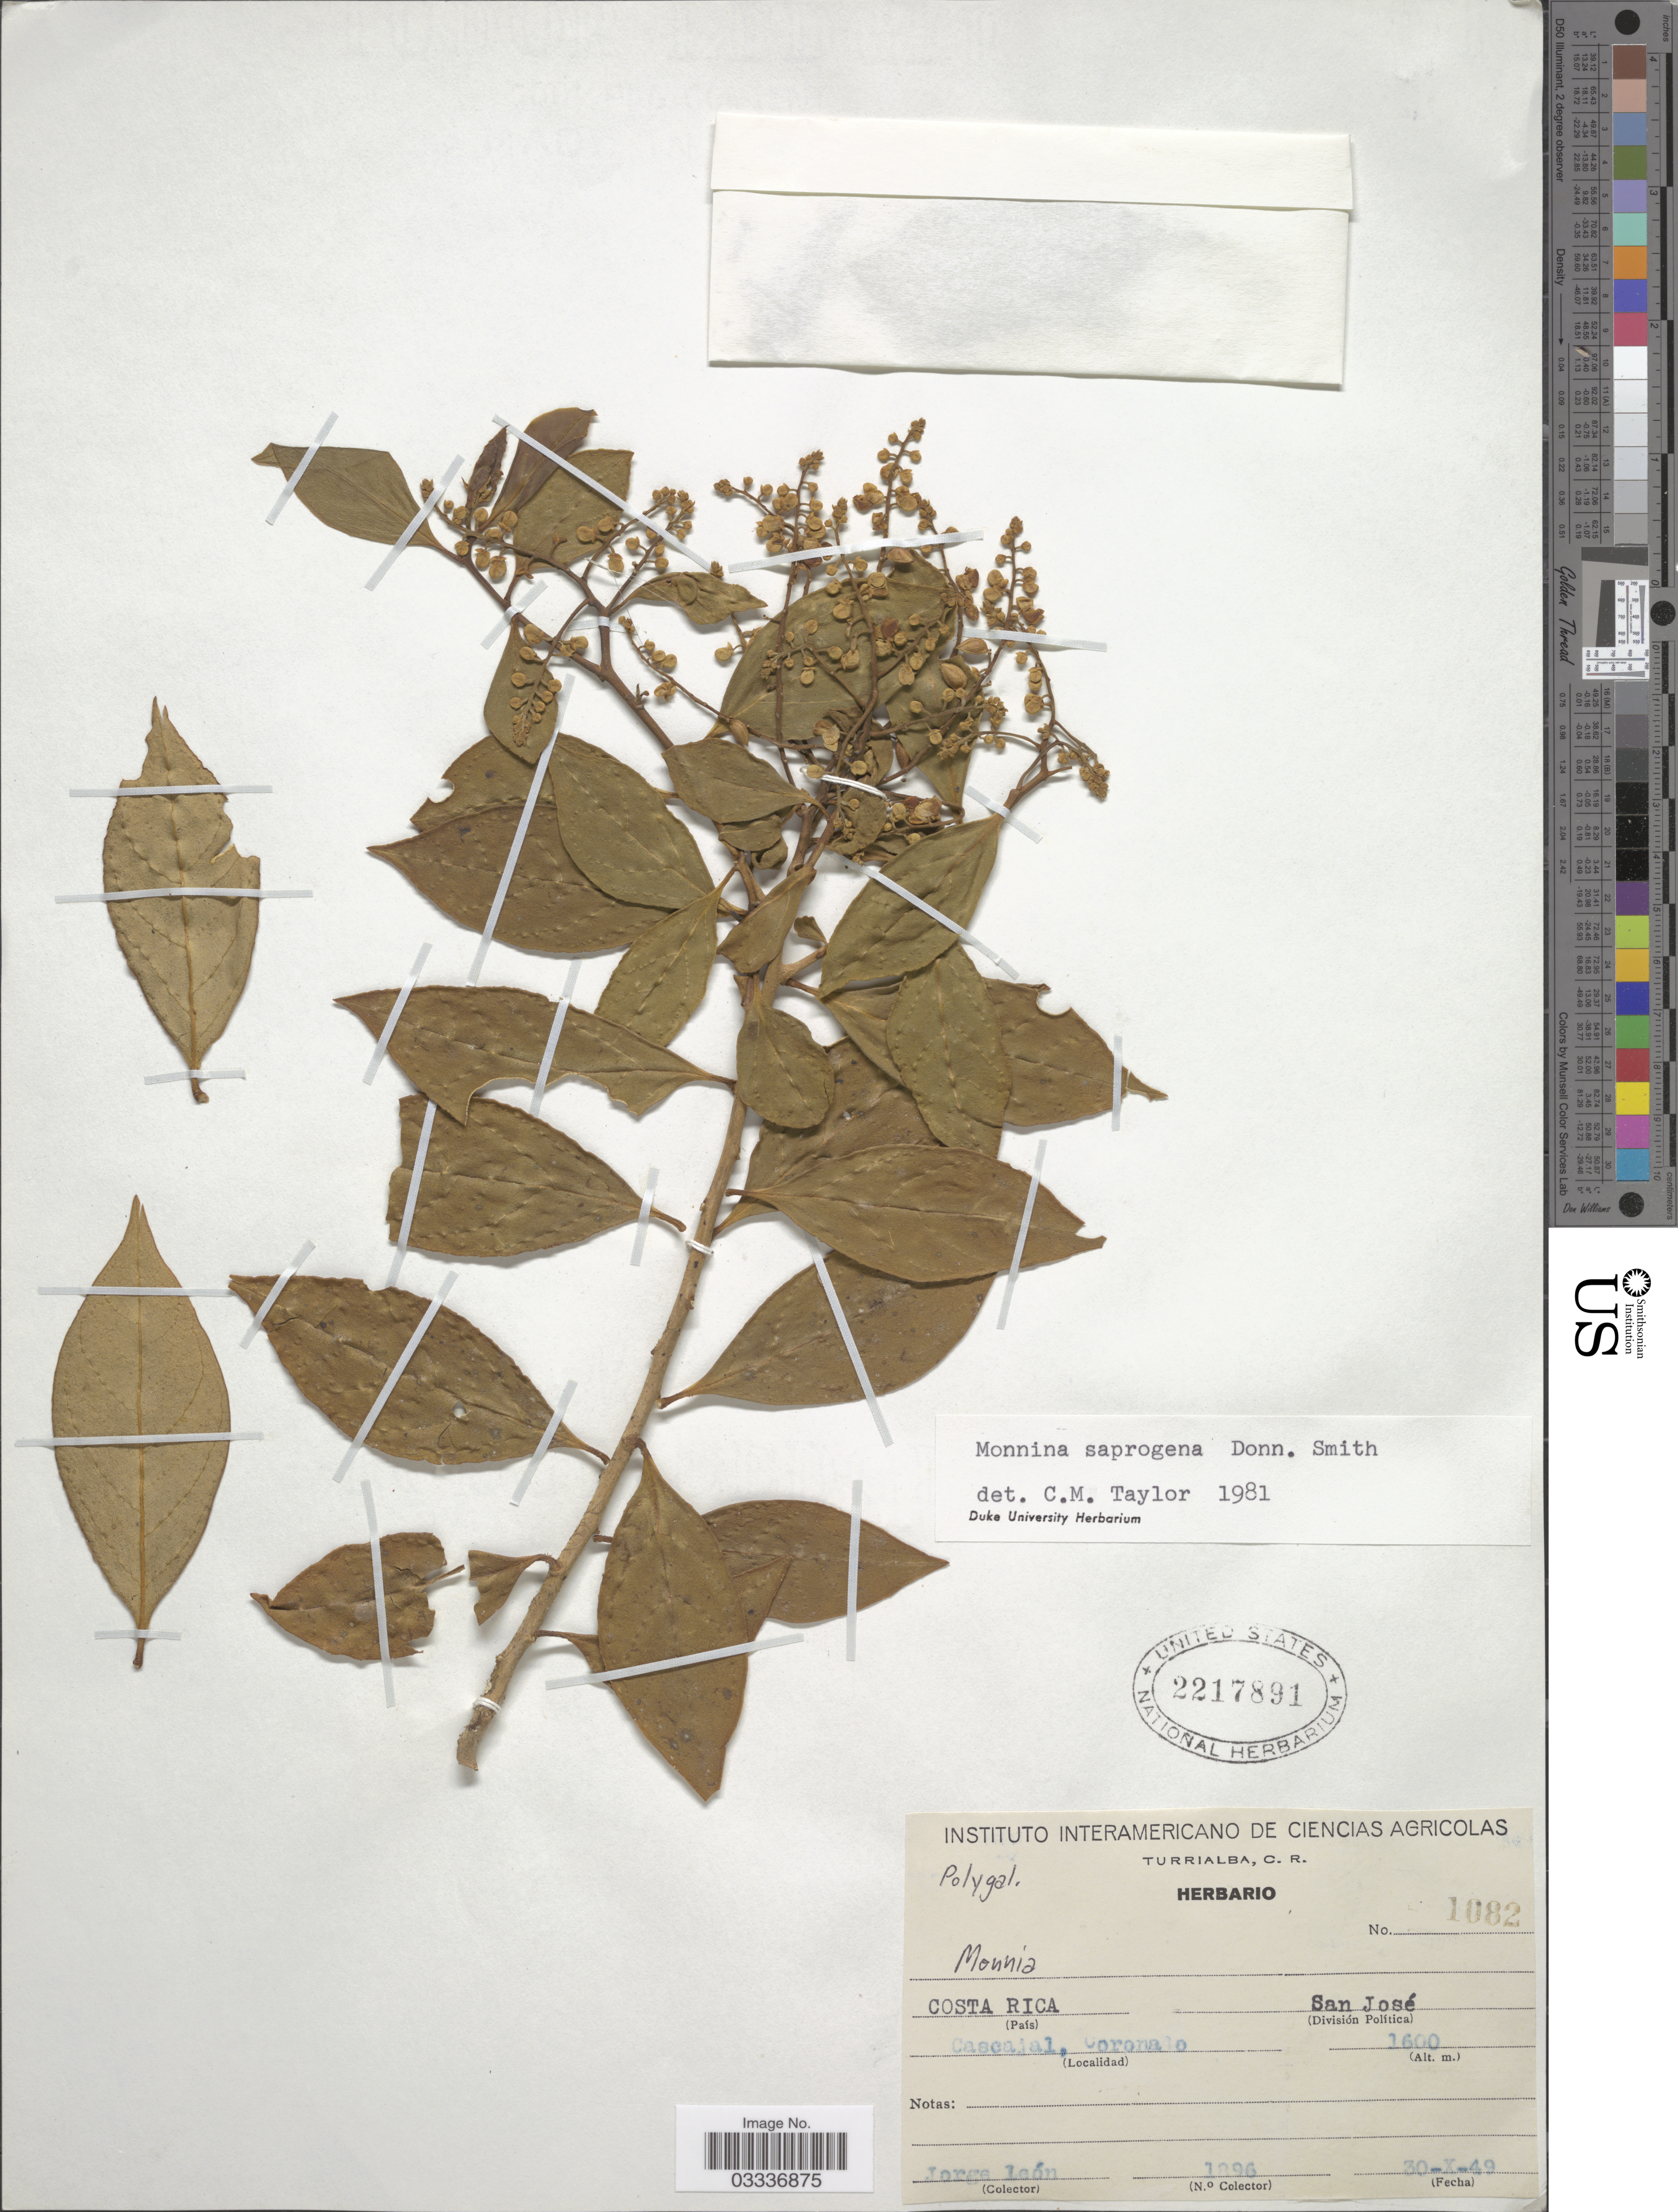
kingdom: Plantae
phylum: Tracheophyta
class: Magnoliopsida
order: Fabales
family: Polygalaceae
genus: Monnina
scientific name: Monnina saprogena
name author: Donn. Sm.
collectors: J. León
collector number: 1896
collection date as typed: Transcribed d/m/y: 30/10/49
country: Costa Rica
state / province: San José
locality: Cascajal, Coronado.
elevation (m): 1600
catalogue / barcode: US 2217891